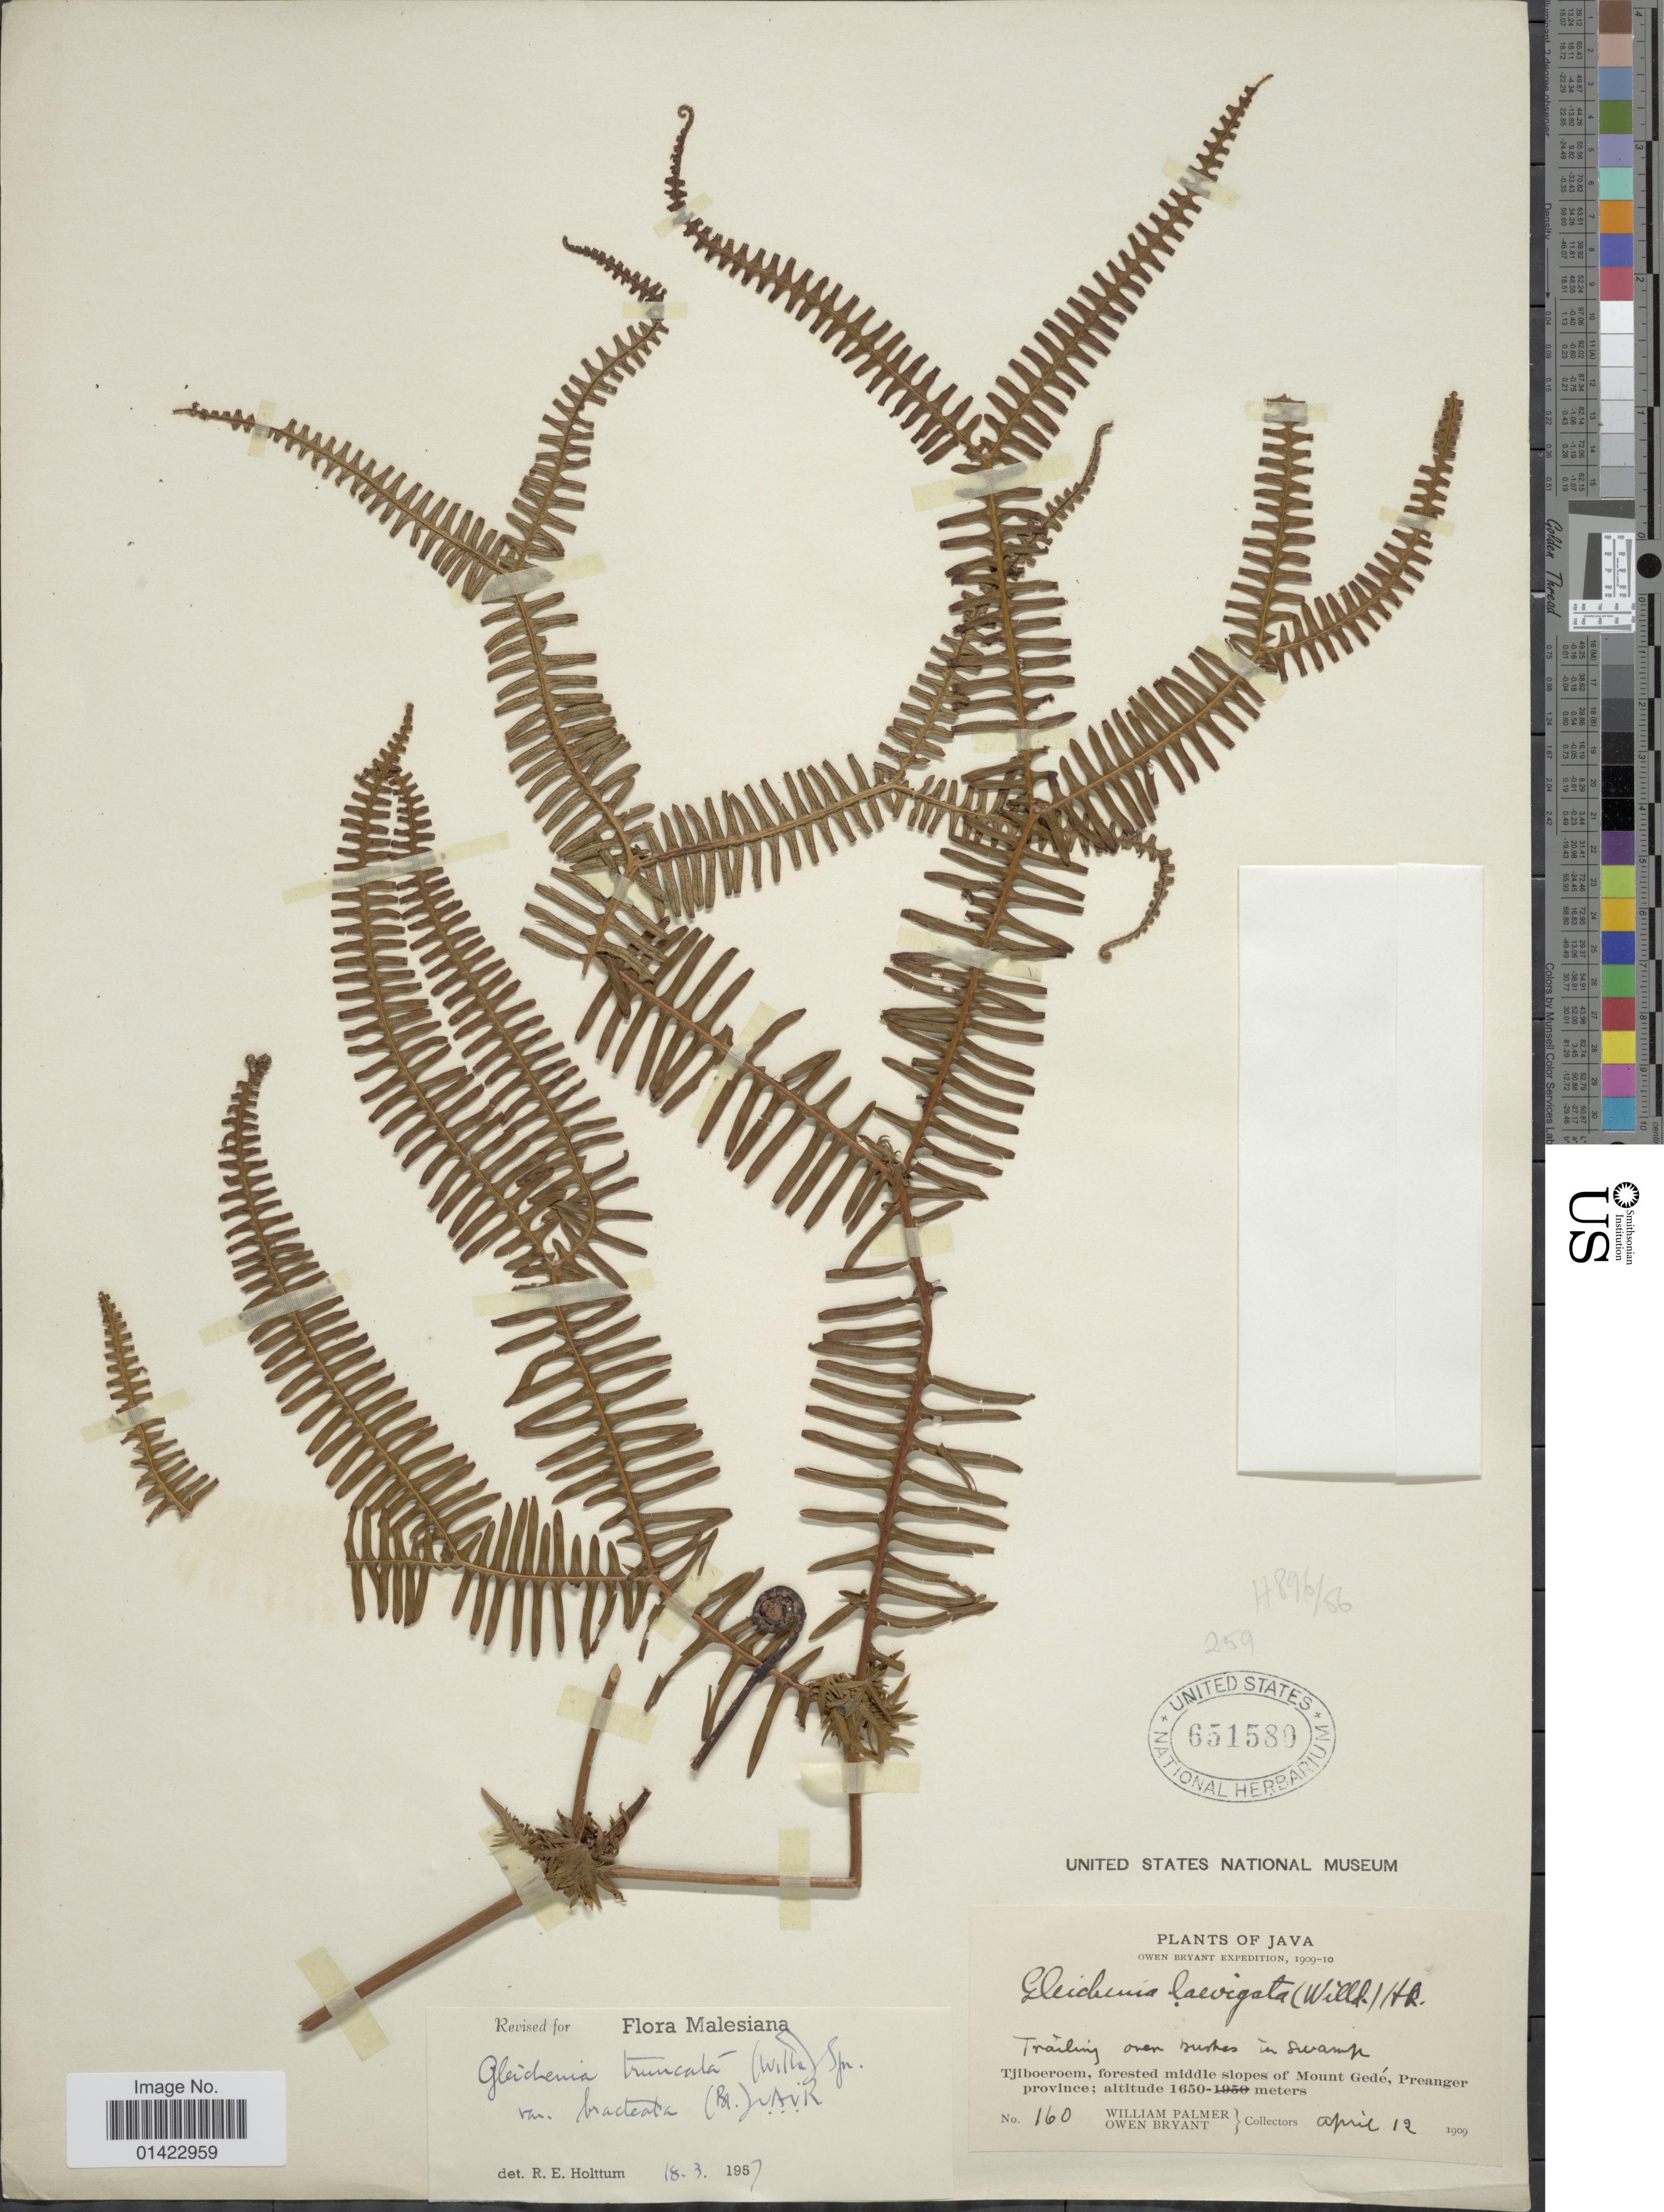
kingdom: Plantae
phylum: Tracheophyta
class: Polypodiopsida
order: Gleicheniales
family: Gleicheniaceae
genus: Sticherus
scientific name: Sticherus truncatus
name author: (Willd.) Nakai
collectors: W. Palmer & O. Bryant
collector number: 160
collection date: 1909-04-12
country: Indonesia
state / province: Java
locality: Tjiboeroem, forested middle slopes of Mount Gedé, Preanger province.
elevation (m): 1650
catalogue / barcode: US 651580